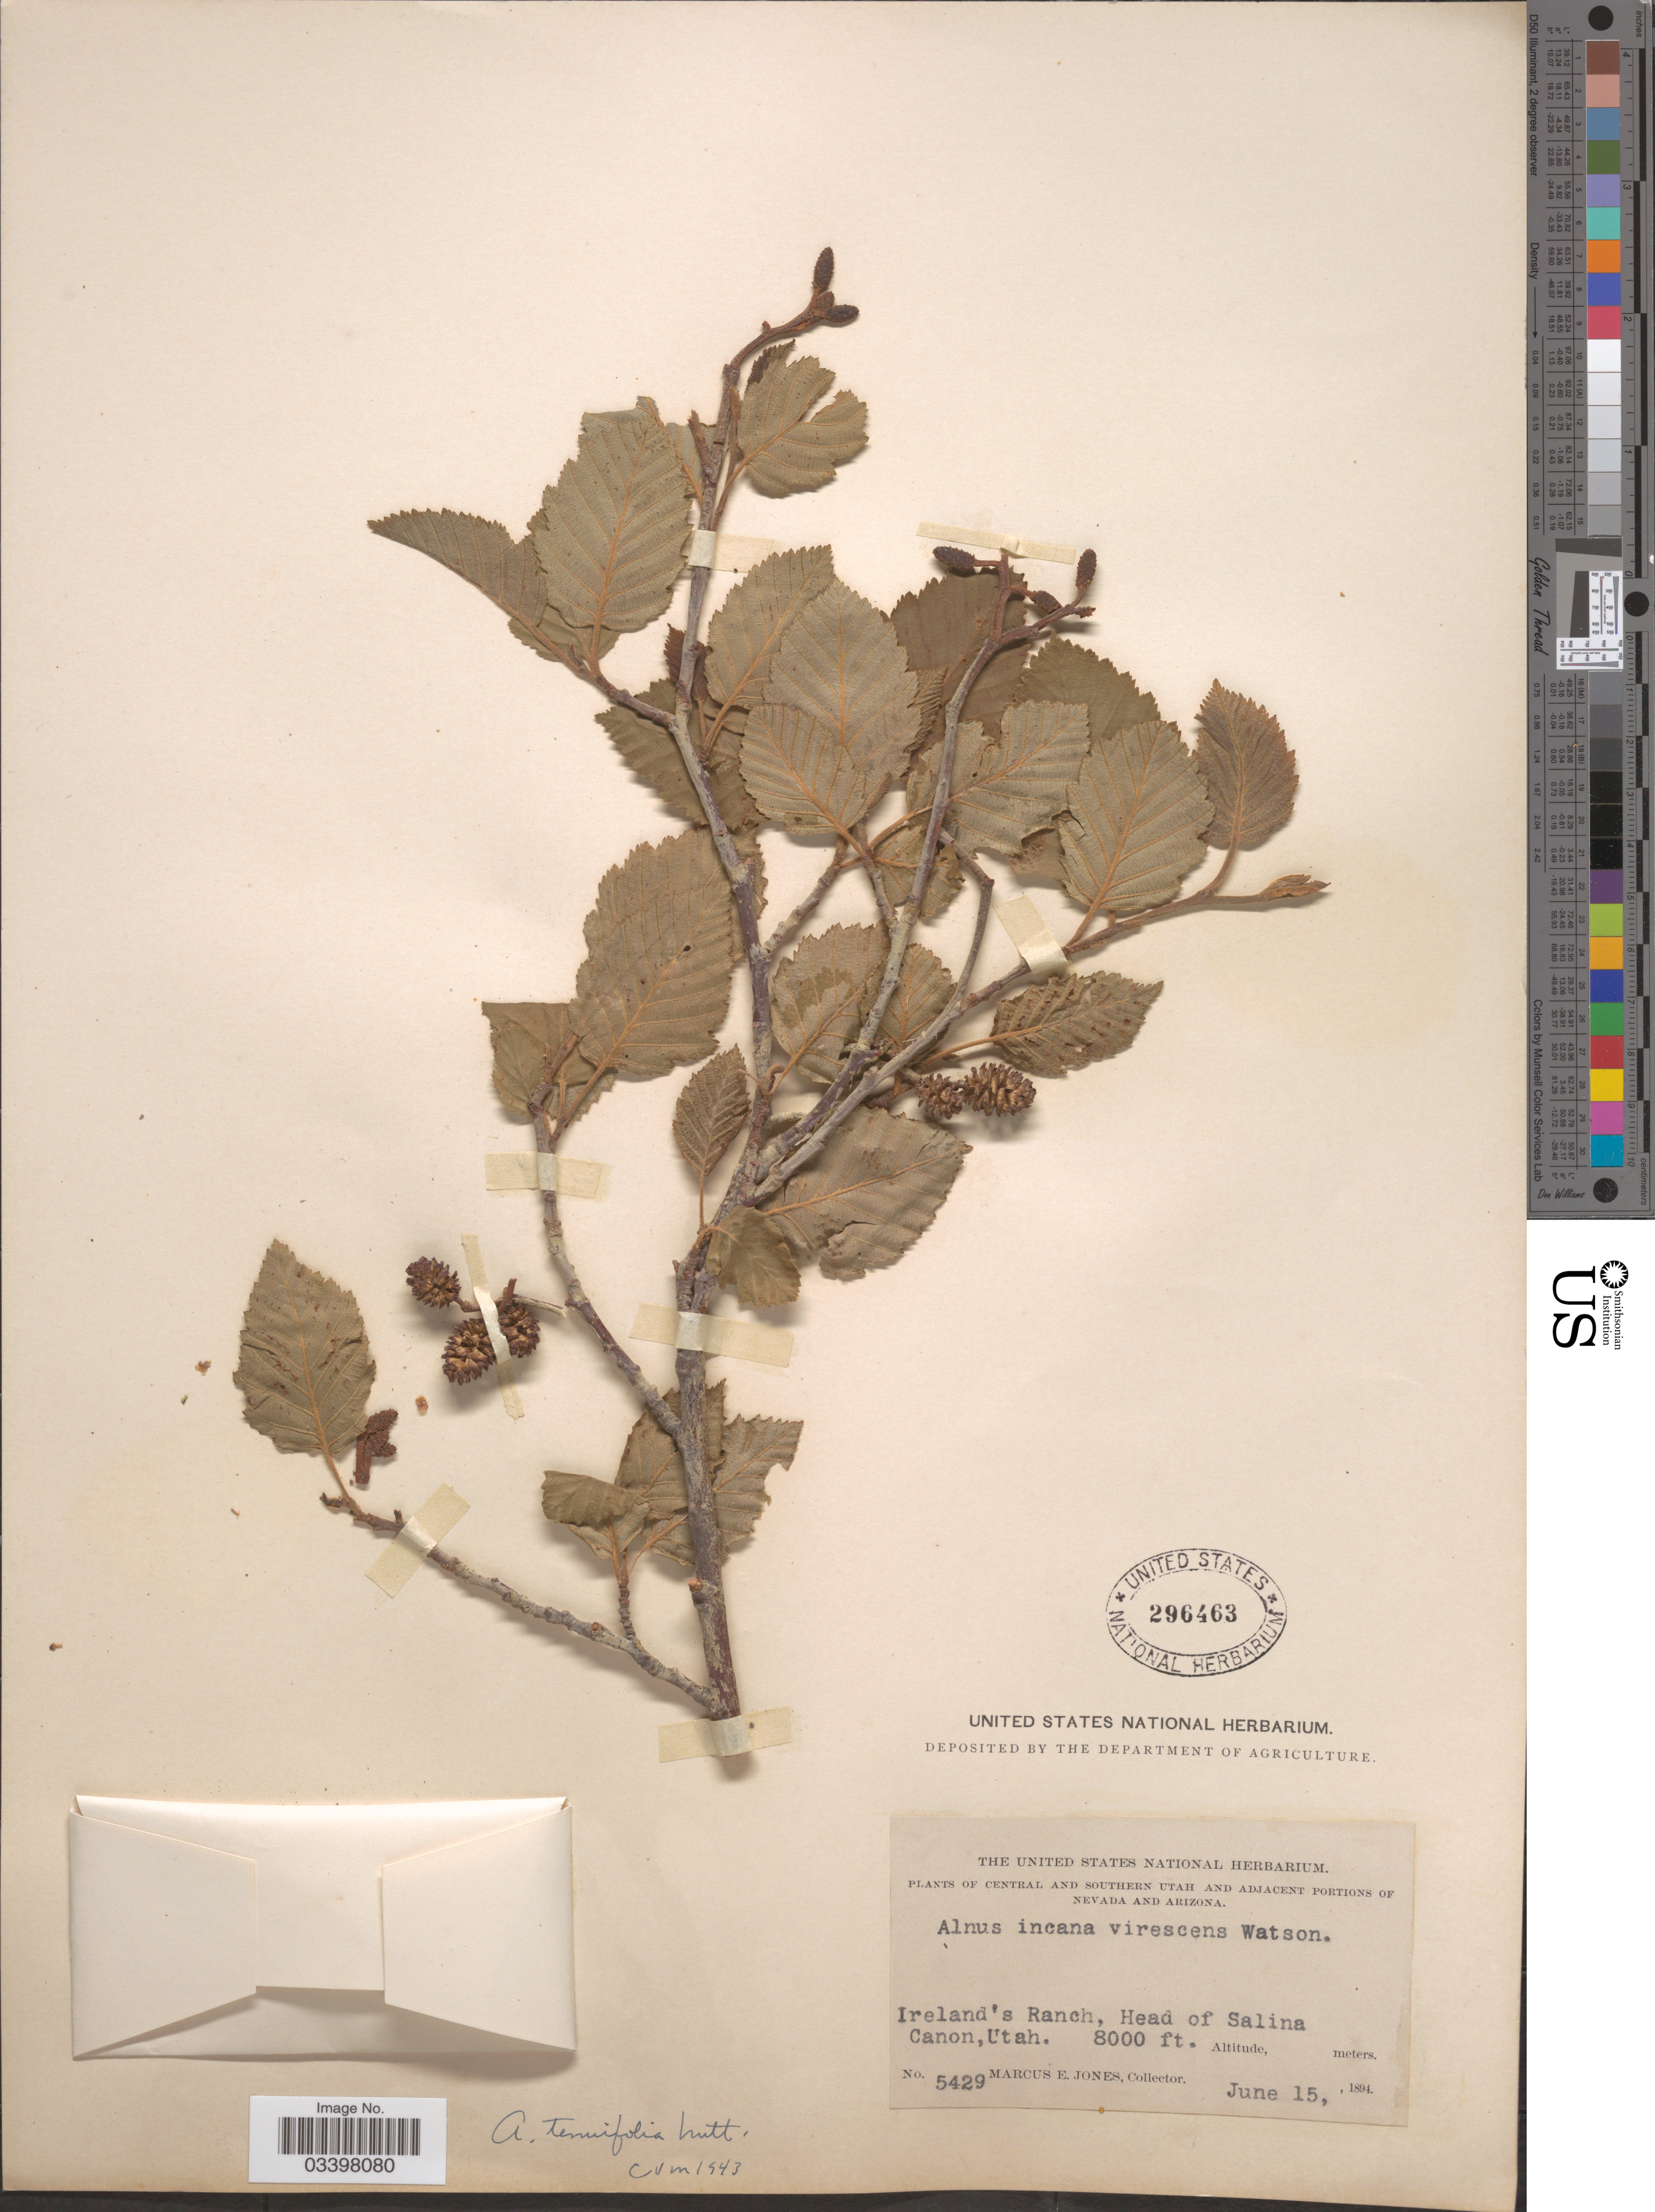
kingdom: Plantae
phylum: Tracheophyta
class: Magnoliopsida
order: Fagales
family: Betulaceae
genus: Alnus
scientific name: Alnus tenuifolia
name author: Nutt.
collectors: M. E. Jones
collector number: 5429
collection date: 1894-06-15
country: United States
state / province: Utah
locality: Central and Southern Utah. Ireland's Ranch, Head of Salina Canyon.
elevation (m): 2438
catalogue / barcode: US 296463